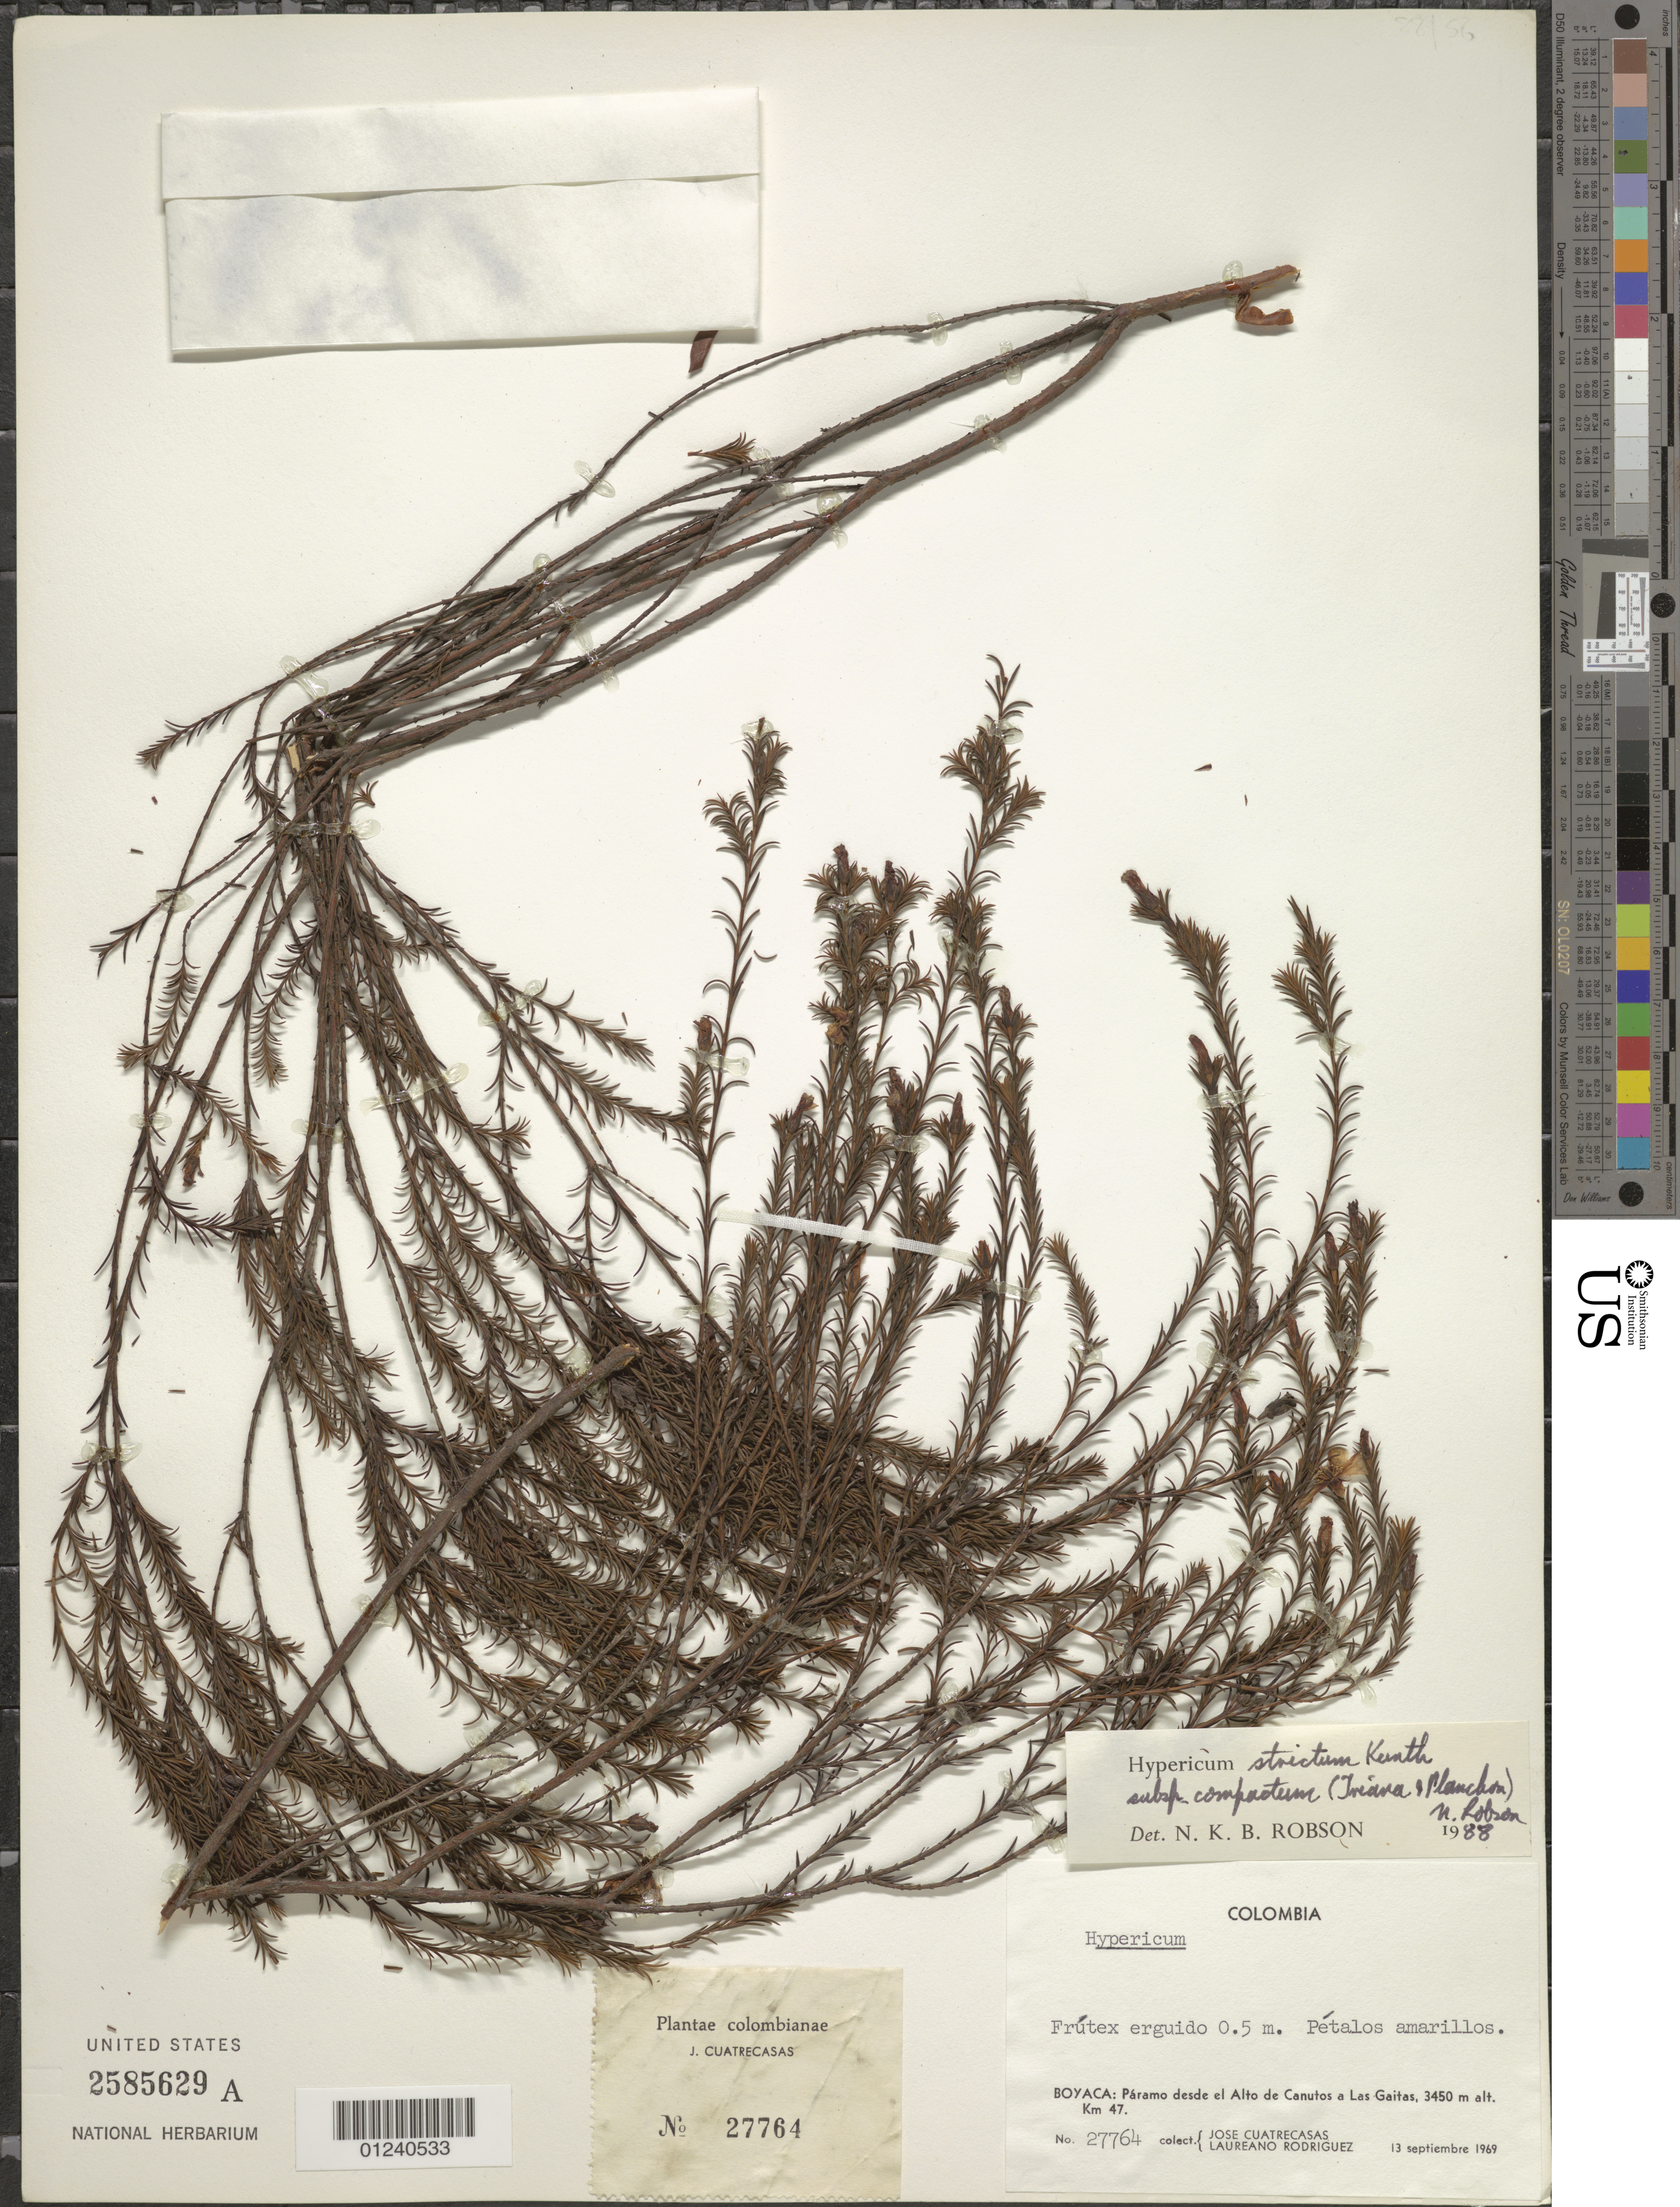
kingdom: Plantae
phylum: Tracheophyta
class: Magnoliopsida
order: Malpighiales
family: Hypericaceae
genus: Hypericum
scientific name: Hypericum marahuacanum subsp. compactum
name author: (Triana & Planch.) N. Robson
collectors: J. Cuatrecasas & L. Rodriguez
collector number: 27764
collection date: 1969-09-13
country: Colombia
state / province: Boyacá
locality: Paramo from Alto de Canutos to Las Gaitas, Km 47.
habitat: Paramo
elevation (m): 3450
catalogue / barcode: US 2585629A